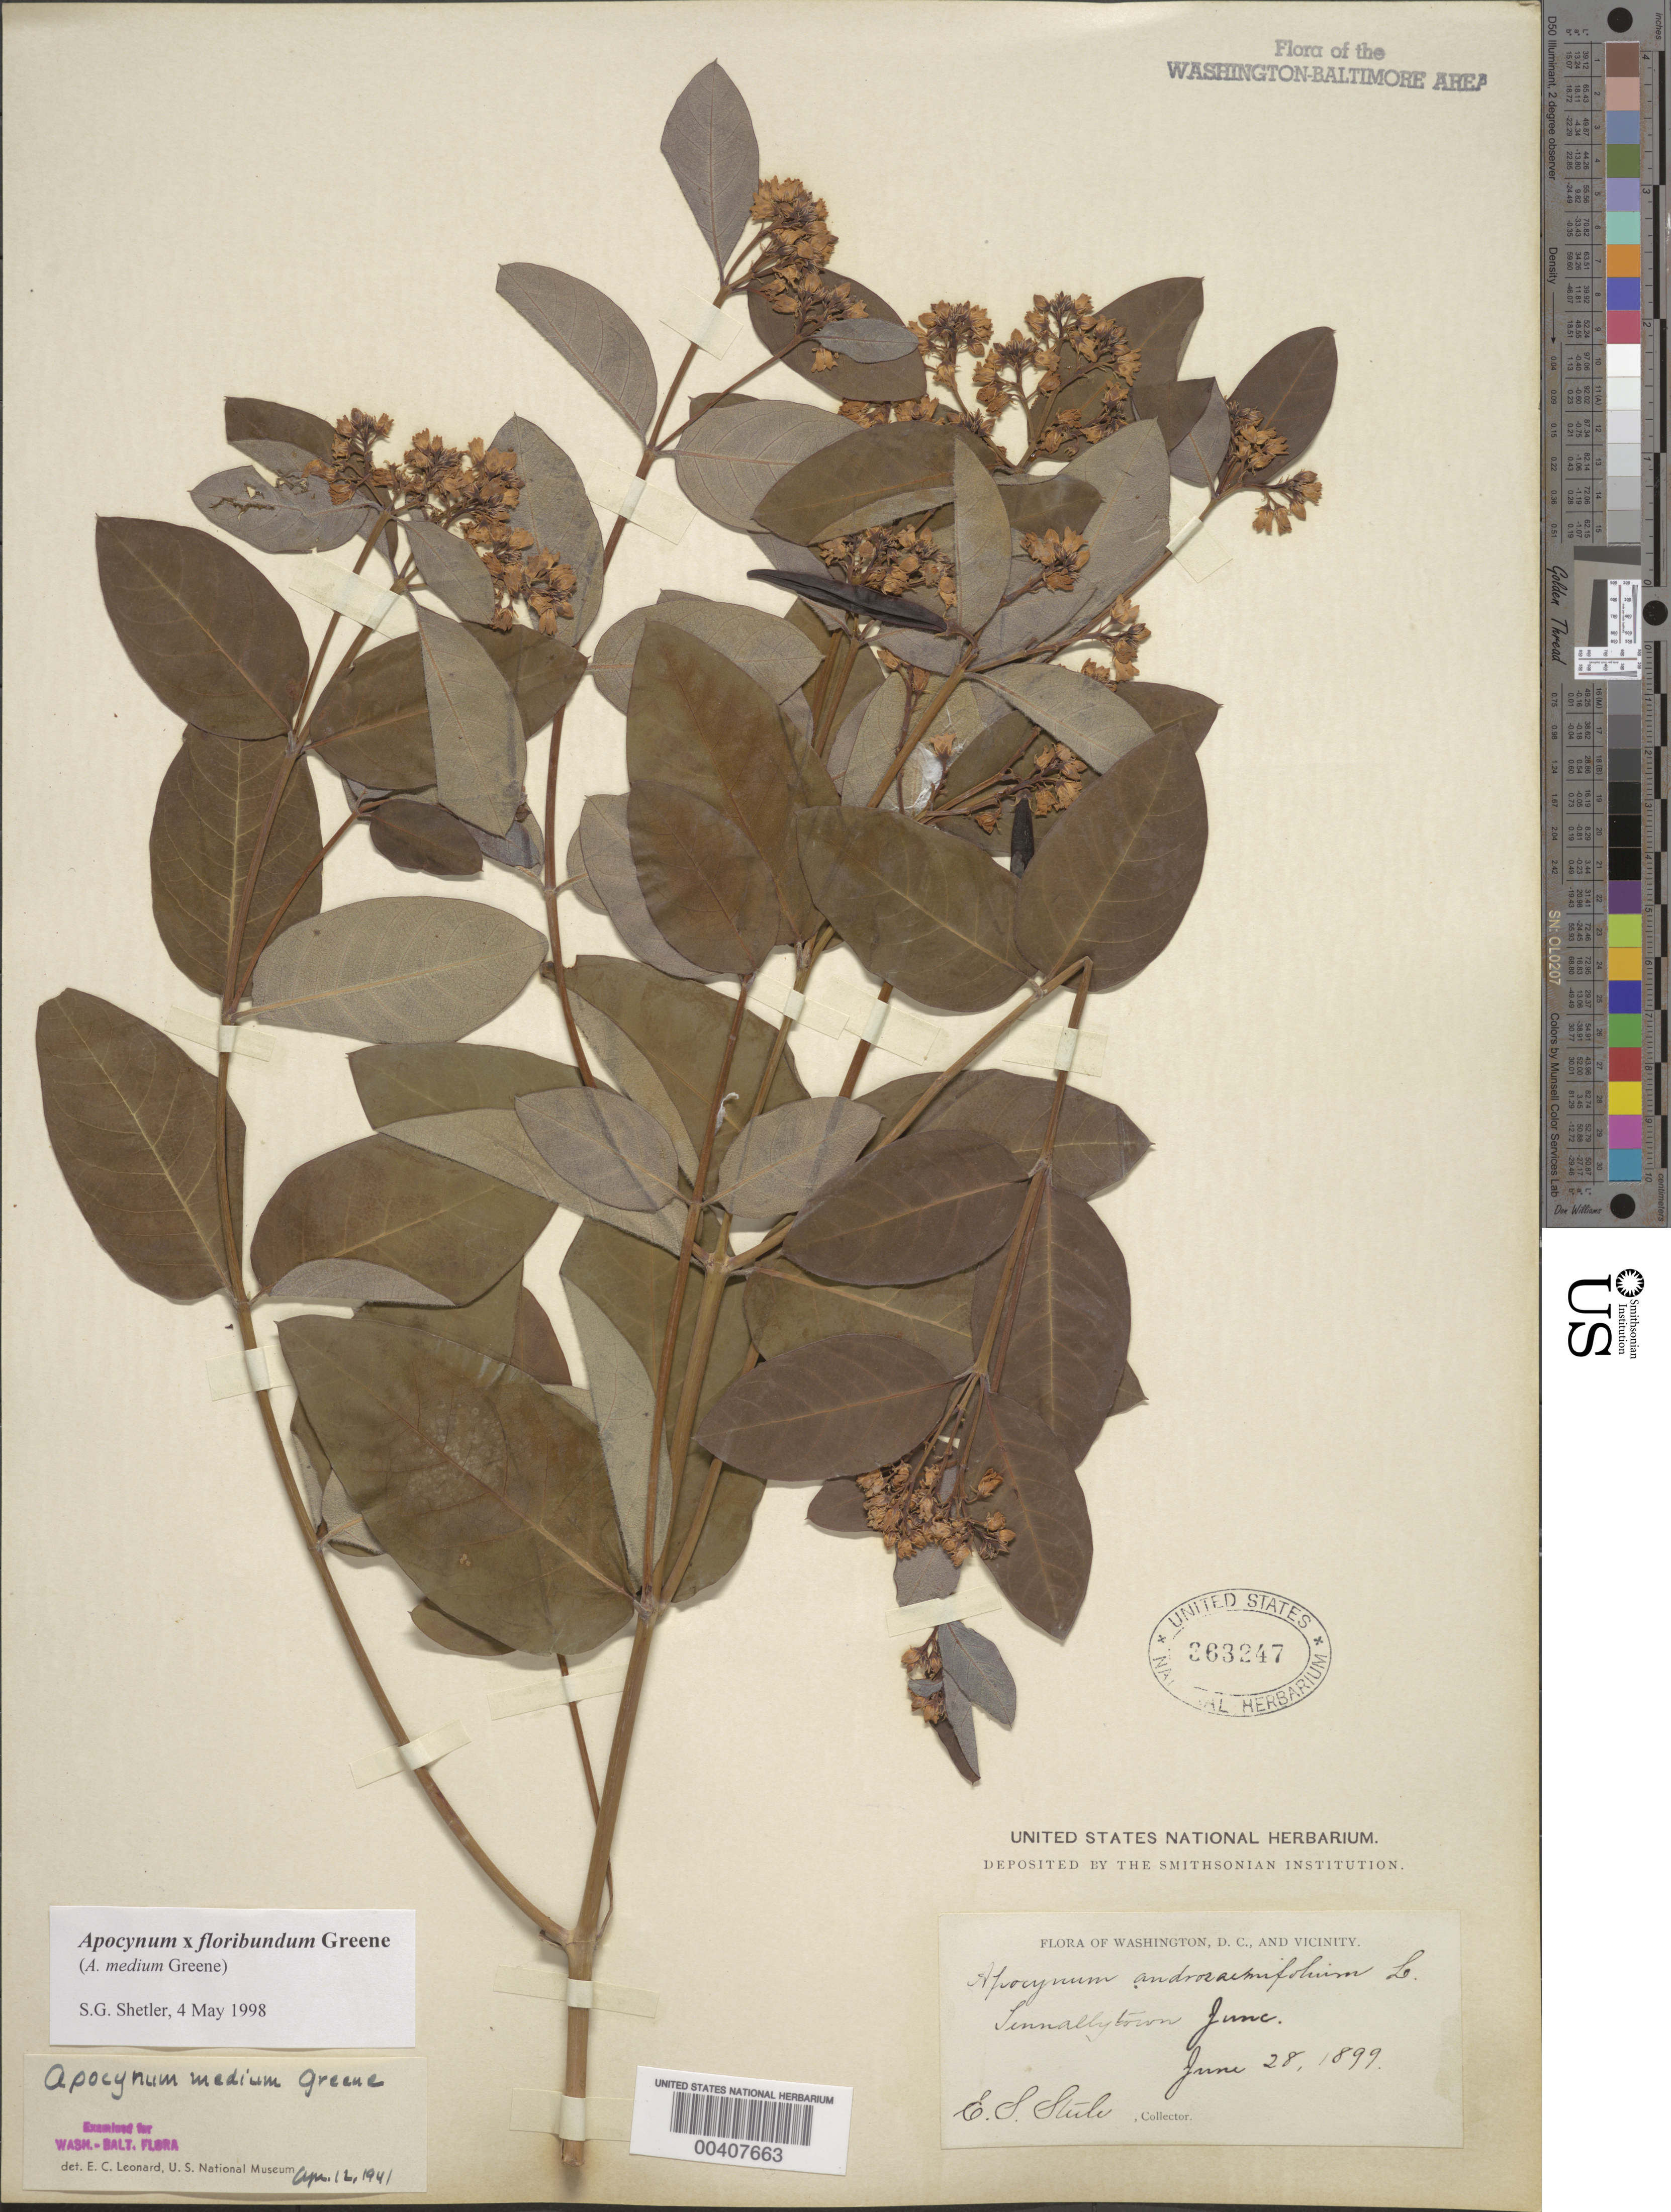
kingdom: Plantae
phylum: Tracheophyta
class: Magnoliopsida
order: Gentianales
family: Apocynaceae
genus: Apocynum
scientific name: Apocynum x floribundum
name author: Greene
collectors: E. Steele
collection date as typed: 28 Jun 1899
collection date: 1899-06-28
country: United States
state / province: District of Columbia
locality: Teneleytown junction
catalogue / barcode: US 363247